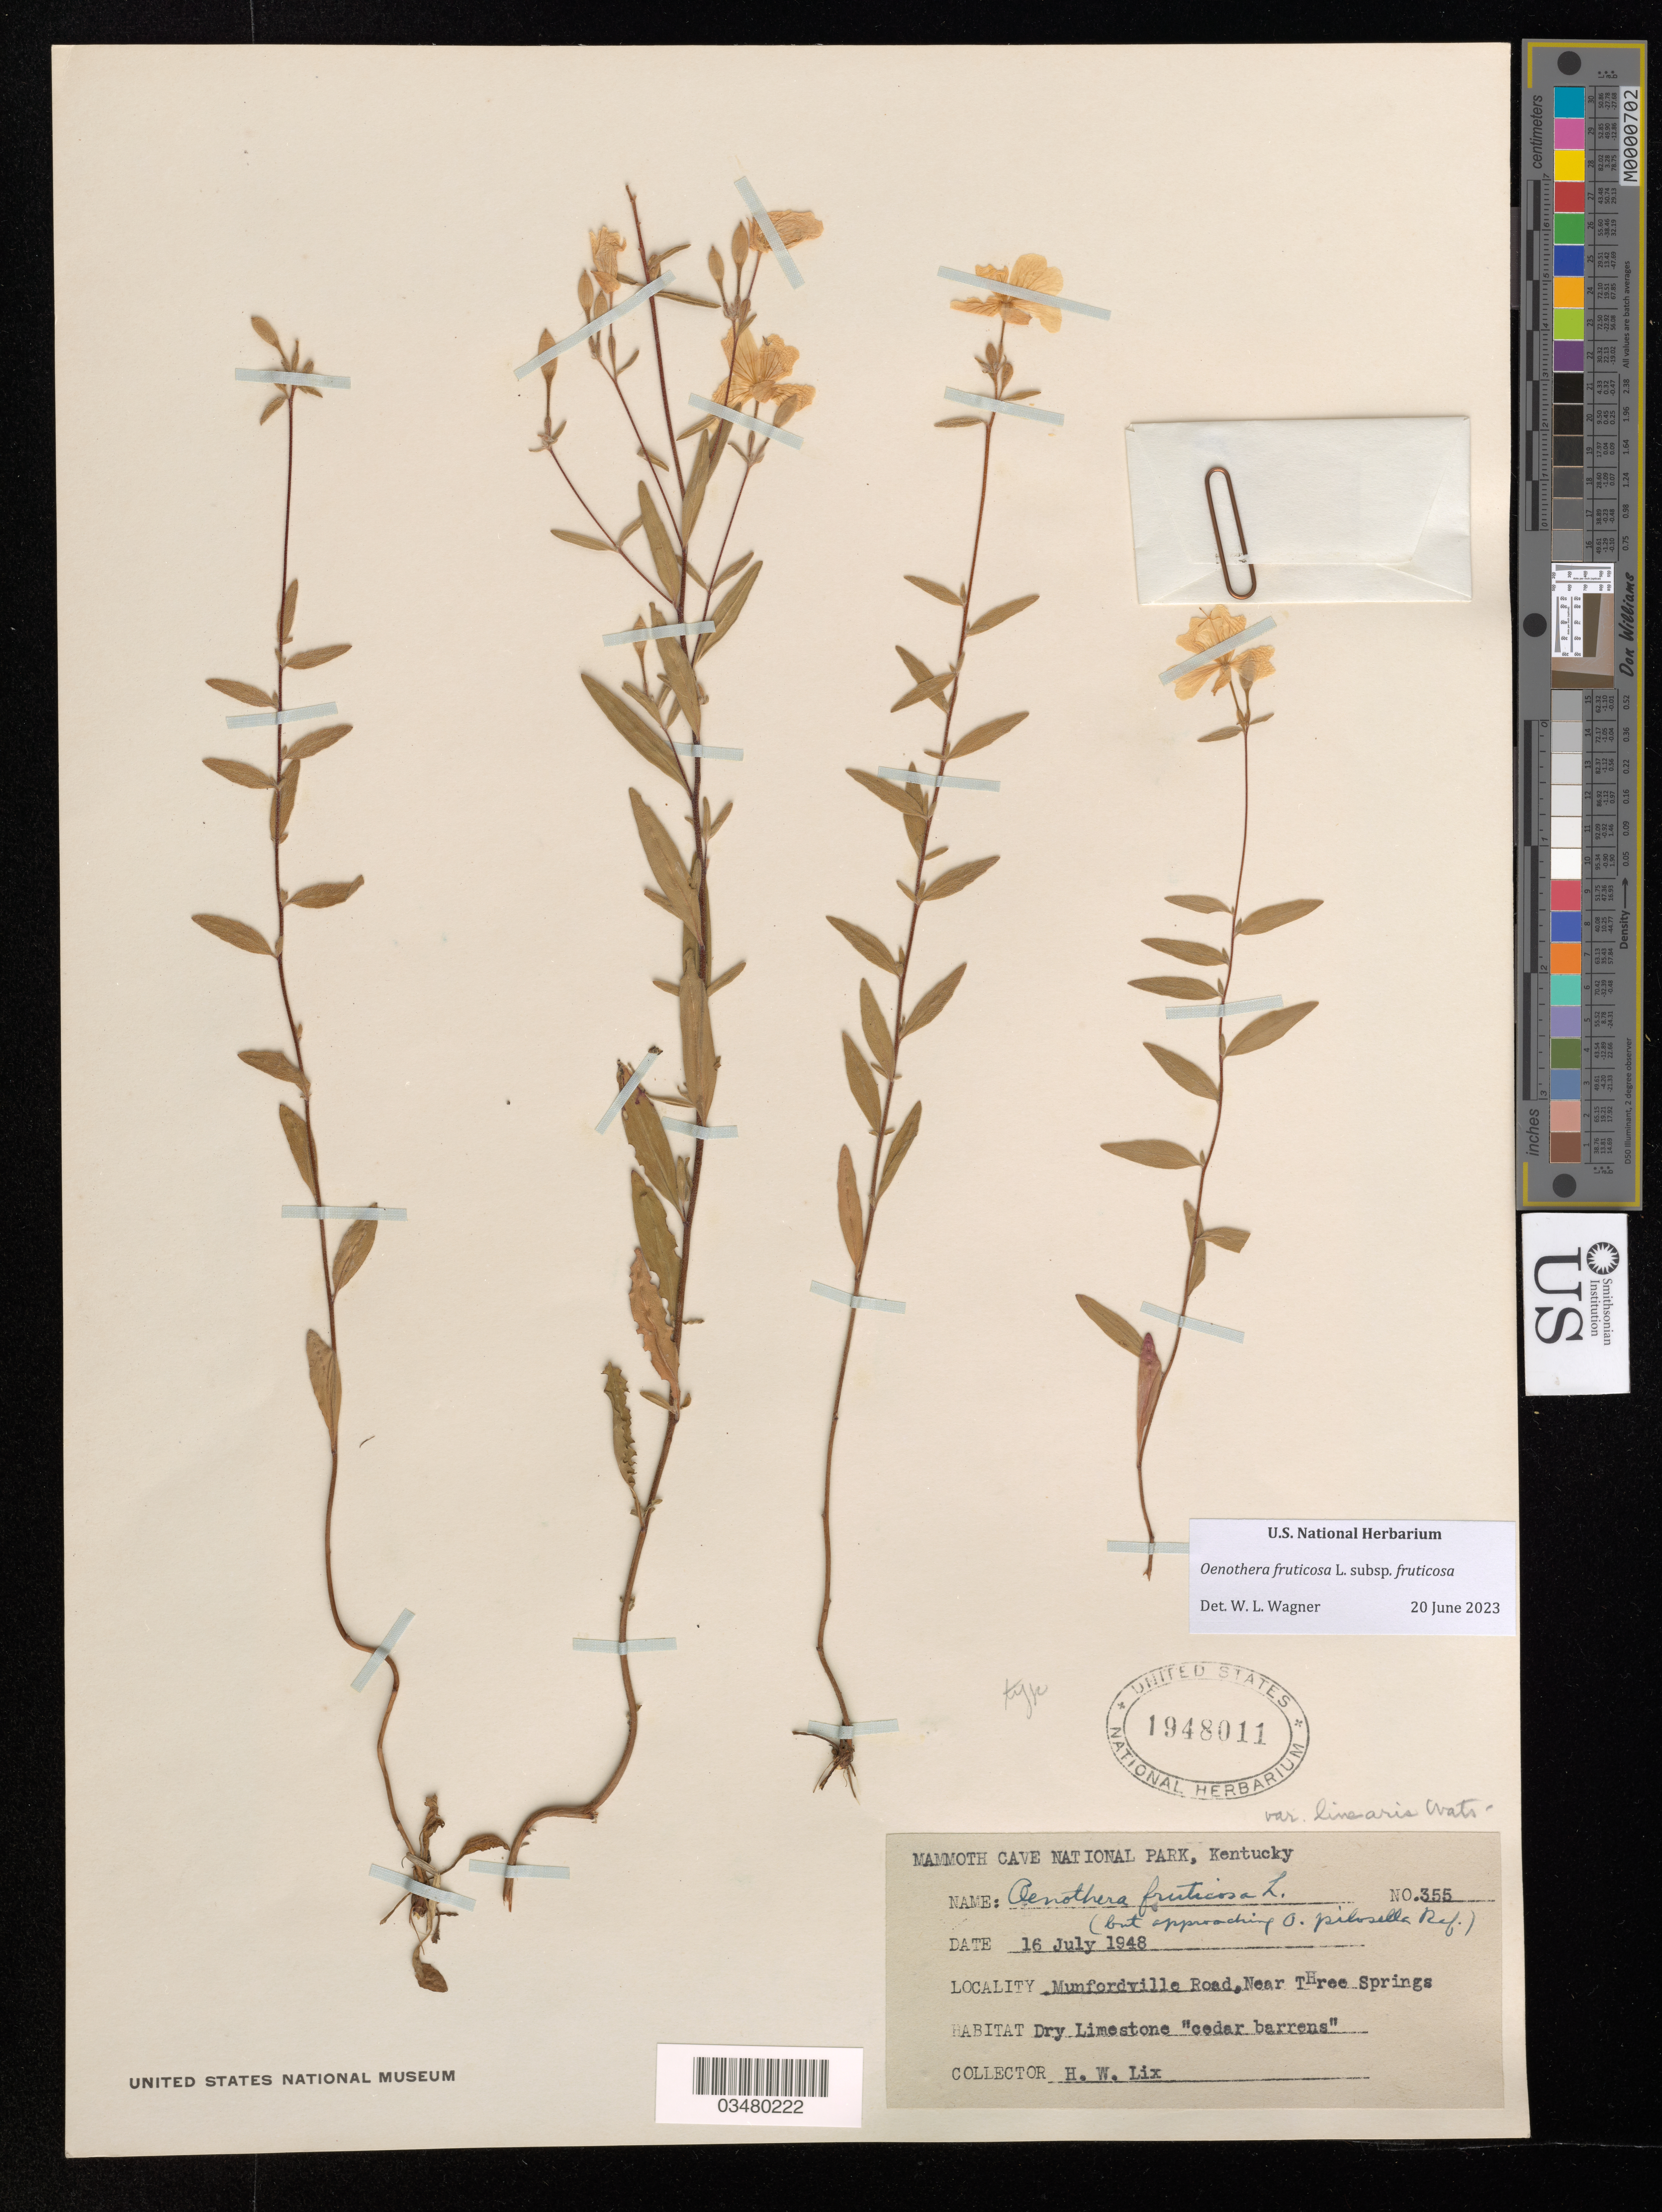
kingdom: Plantae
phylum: Tracheophyta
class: Magnoliopsida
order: Myrtales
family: Onagraceae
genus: Oenothera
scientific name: Oenothera fruticosa subsp. fruticosa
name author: L.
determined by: Wagner, W. L., (BOT), Smithsonian Institution - National Museum of Natural History (UNITED STATES)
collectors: H. W. Lix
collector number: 355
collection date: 1948-07-16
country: United States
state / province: Kentucky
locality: Mammoth Cave National Park. Munfordville Road, Near Three Springs.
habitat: Dry limestone "cedar barrens"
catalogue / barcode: US 1948011